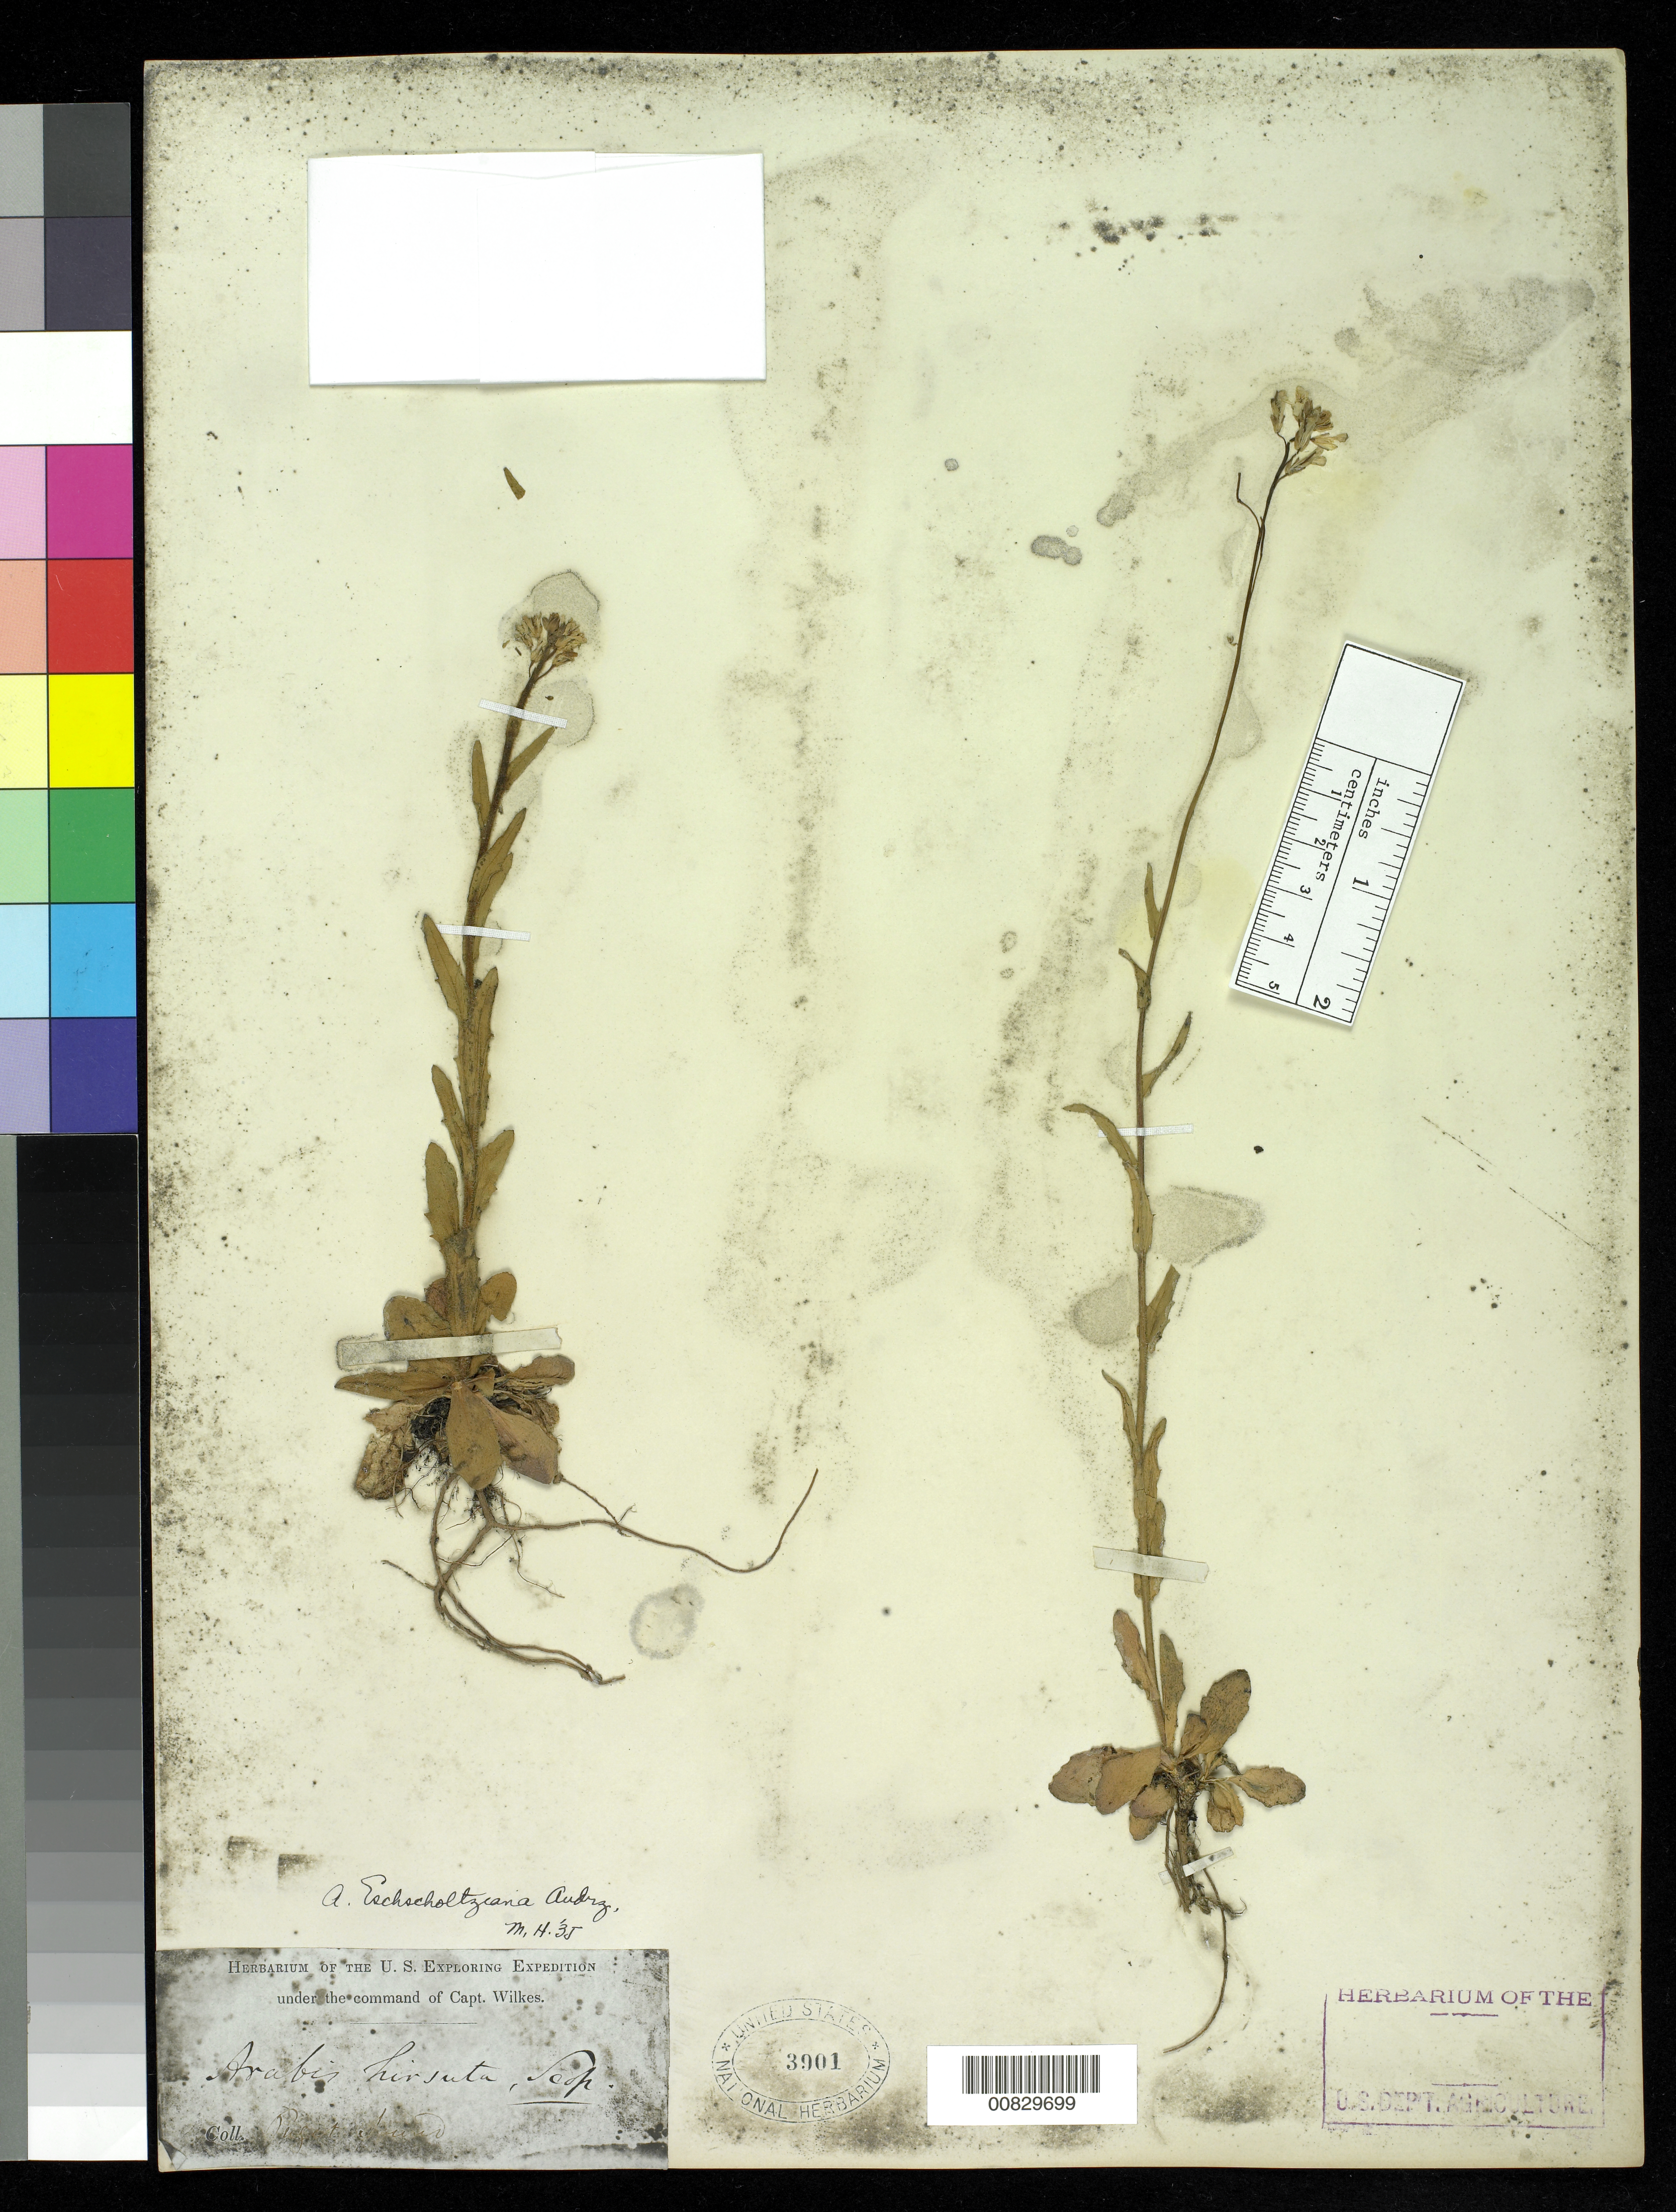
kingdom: Plantae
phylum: Tracheophyta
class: Magnoliopsida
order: Brassicales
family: Brassicaceae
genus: Arabis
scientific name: Arabis hirsuta var. eschscholtziana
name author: (Andrz. ex Ledeb.) Rollins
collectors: Wilkes Explor. Exped.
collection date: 1838/1842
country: United States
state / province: Washington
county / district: King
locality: Puget Sound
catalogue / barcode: US 3901